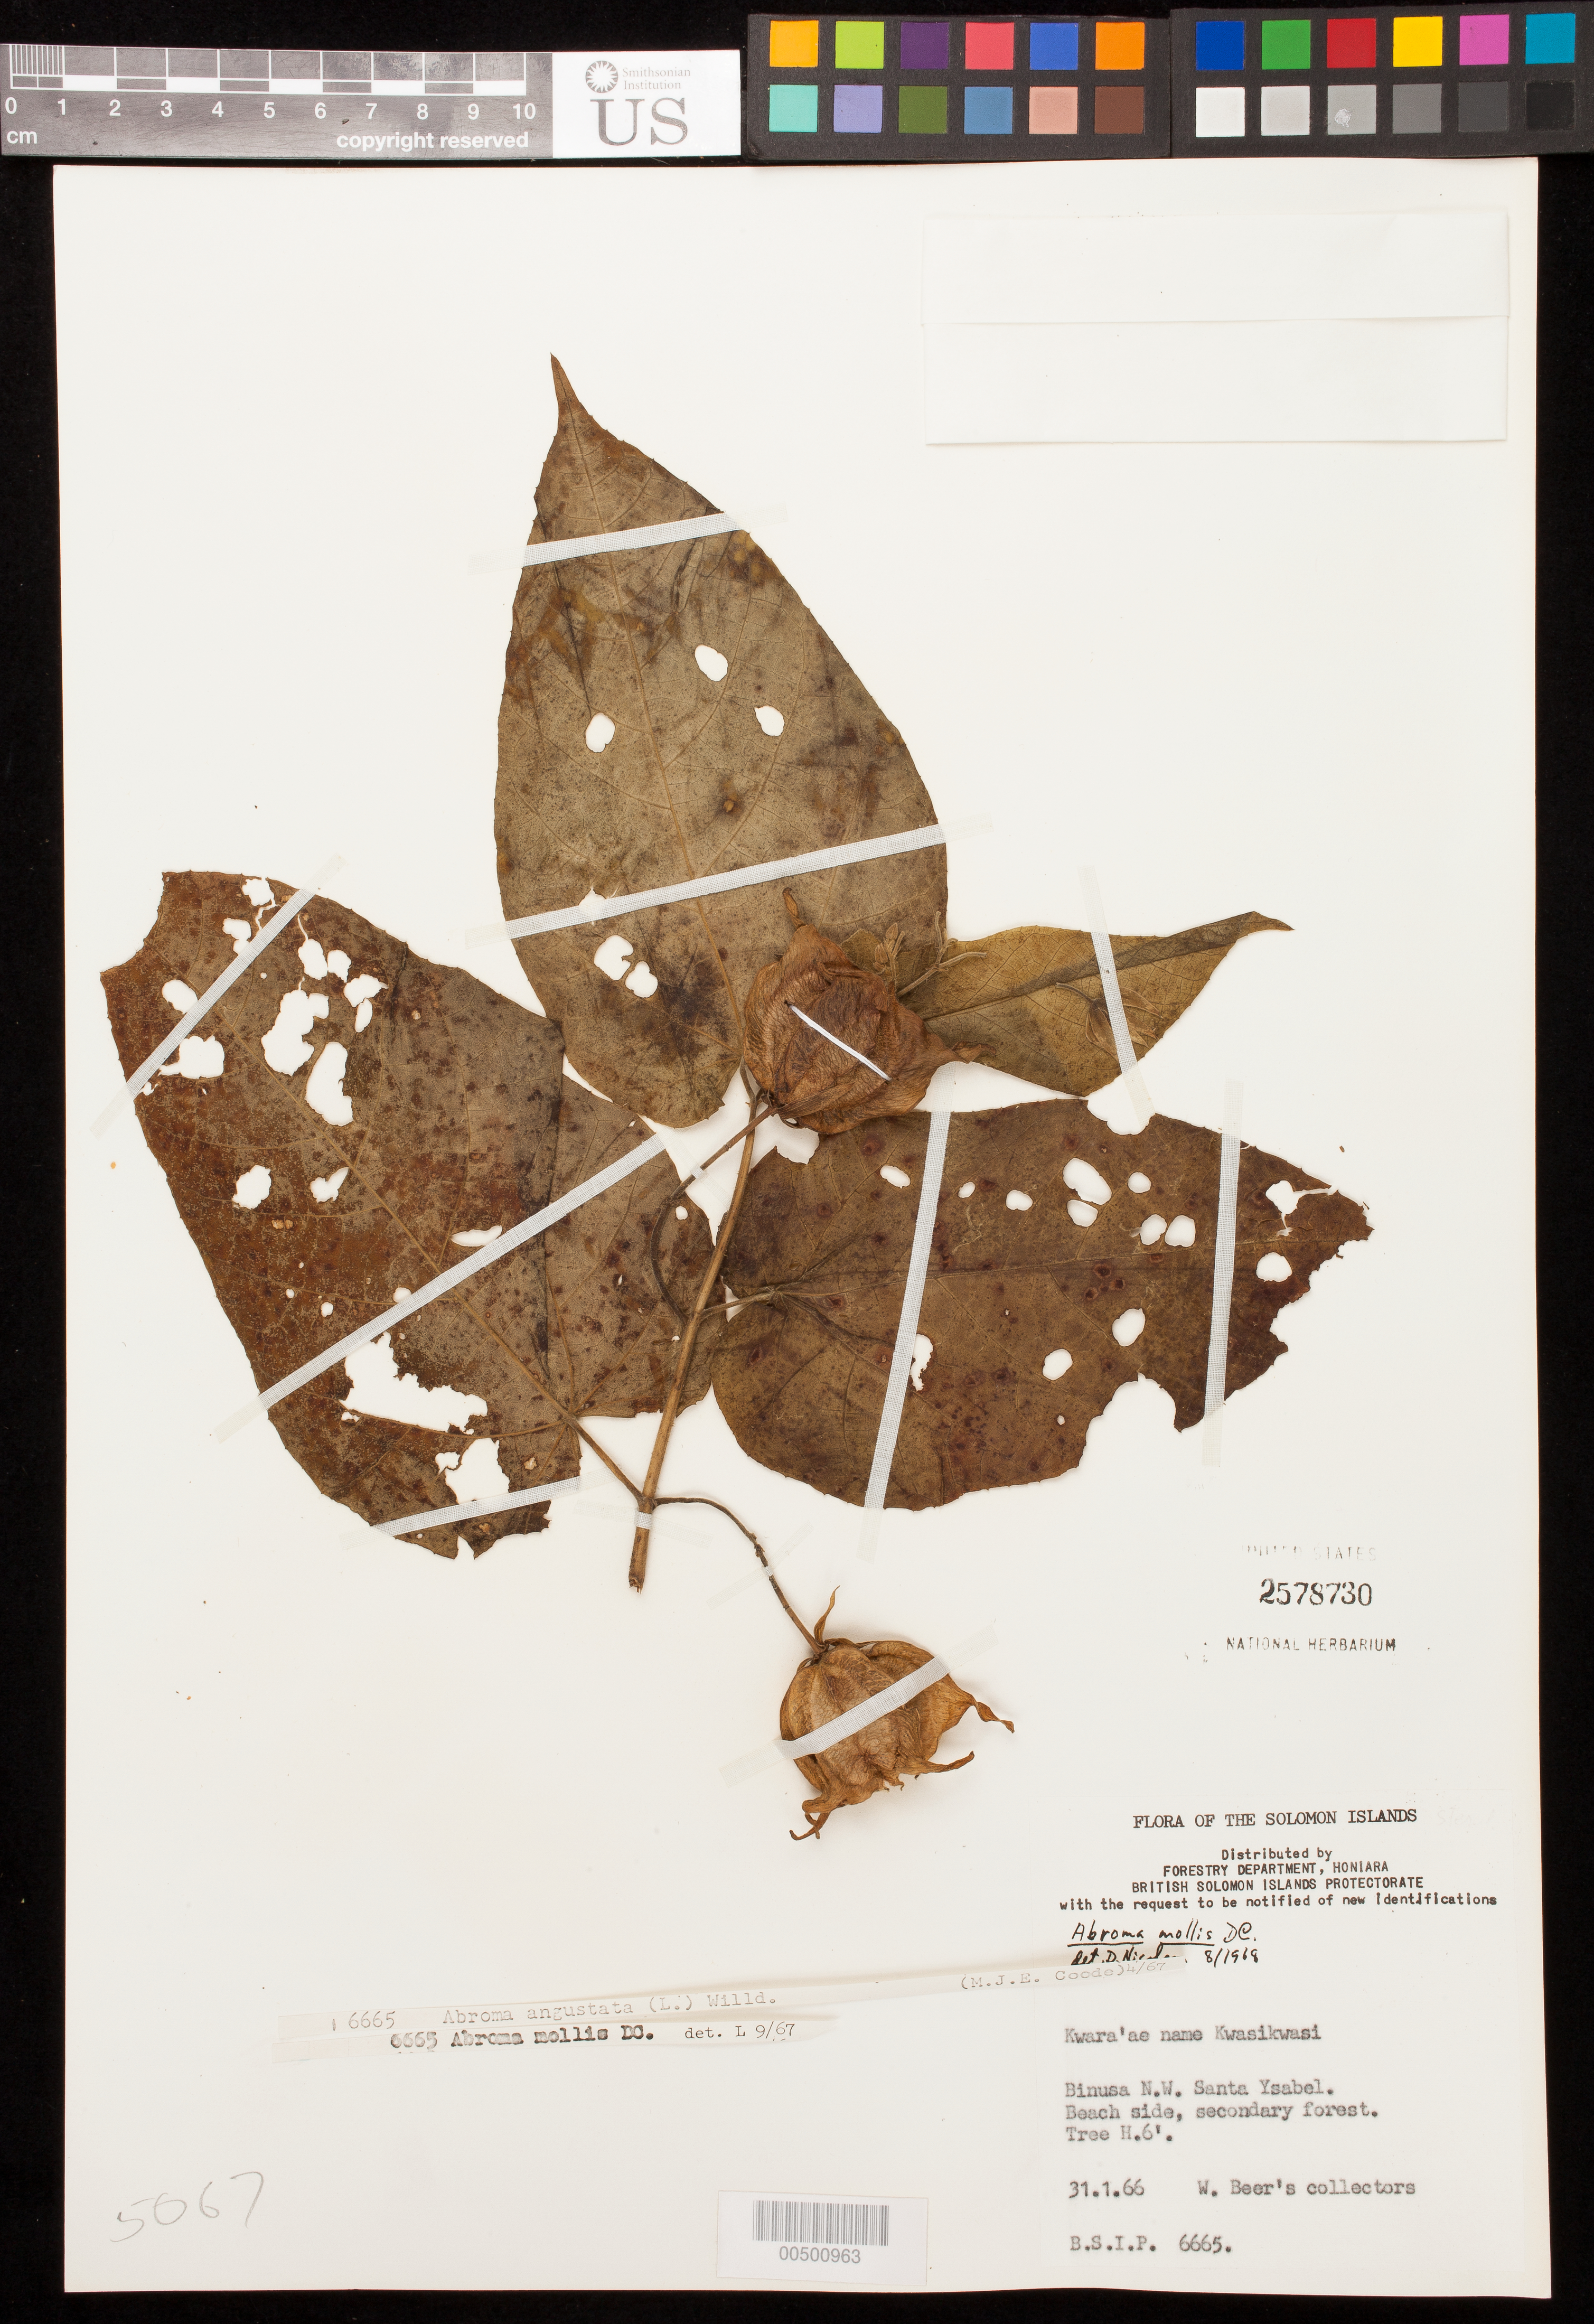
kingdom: Plantae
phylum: Tracheophyta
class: Magnoliopsida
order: Malvales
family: Malvaceae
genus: Abroma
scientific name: Abroma mollis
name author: DC.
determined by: Nicolson, Dan H.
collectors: Beer's collectors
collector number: B.S.I.P. 6665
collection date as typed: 31 Jan 1966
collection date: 1966-01-31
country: Solomon Islands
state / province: Isabel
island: Santa Isabel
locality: Binusa, NW side of island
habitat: Beach side, secondary forest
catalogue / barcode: US 2578730